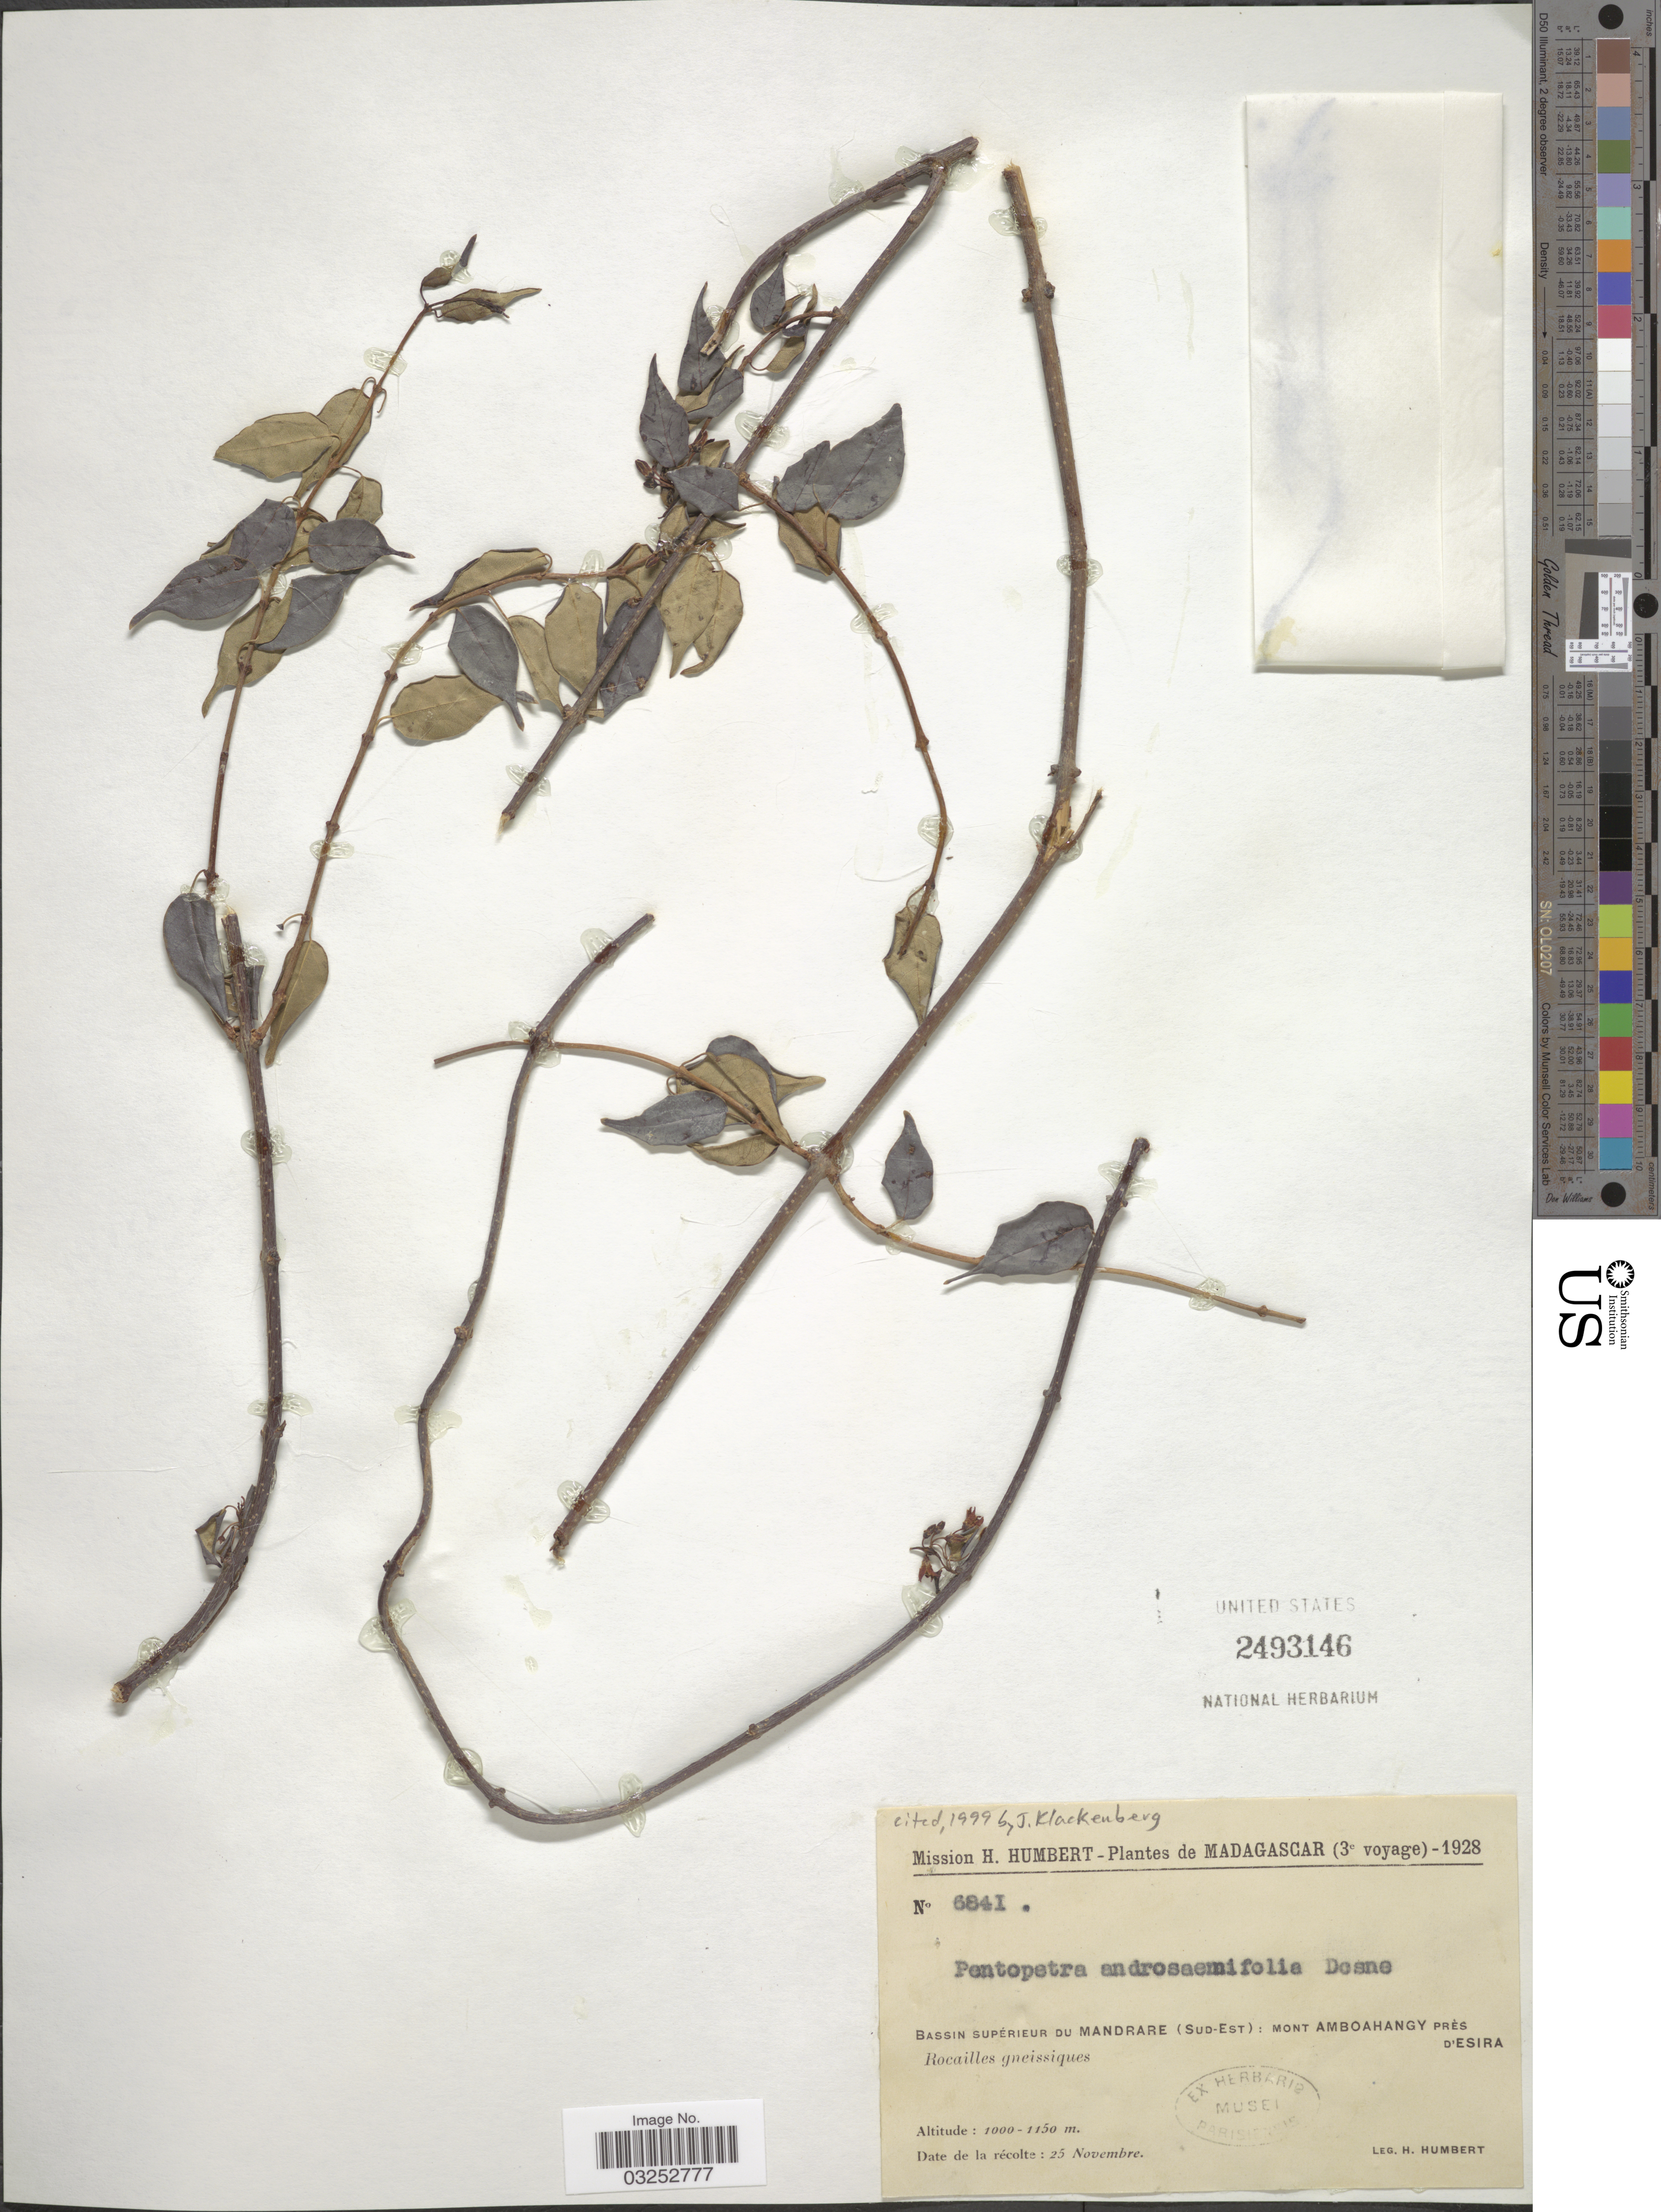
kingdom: Plantae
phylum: Tracheophyta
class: Magnoliopsida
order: Gentianales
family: Apocynaceae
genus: Pentopetia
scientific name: Pentopetia androsaemifolia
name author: Decne.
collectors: H. Humbert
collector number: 6841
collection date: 1928-11-25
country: Madagascar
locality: Bassin Supérieur Du Mandrare (Sud-Est): Mont Amboahangy près D'Esira.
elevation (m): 1000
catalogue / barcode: US 2493146